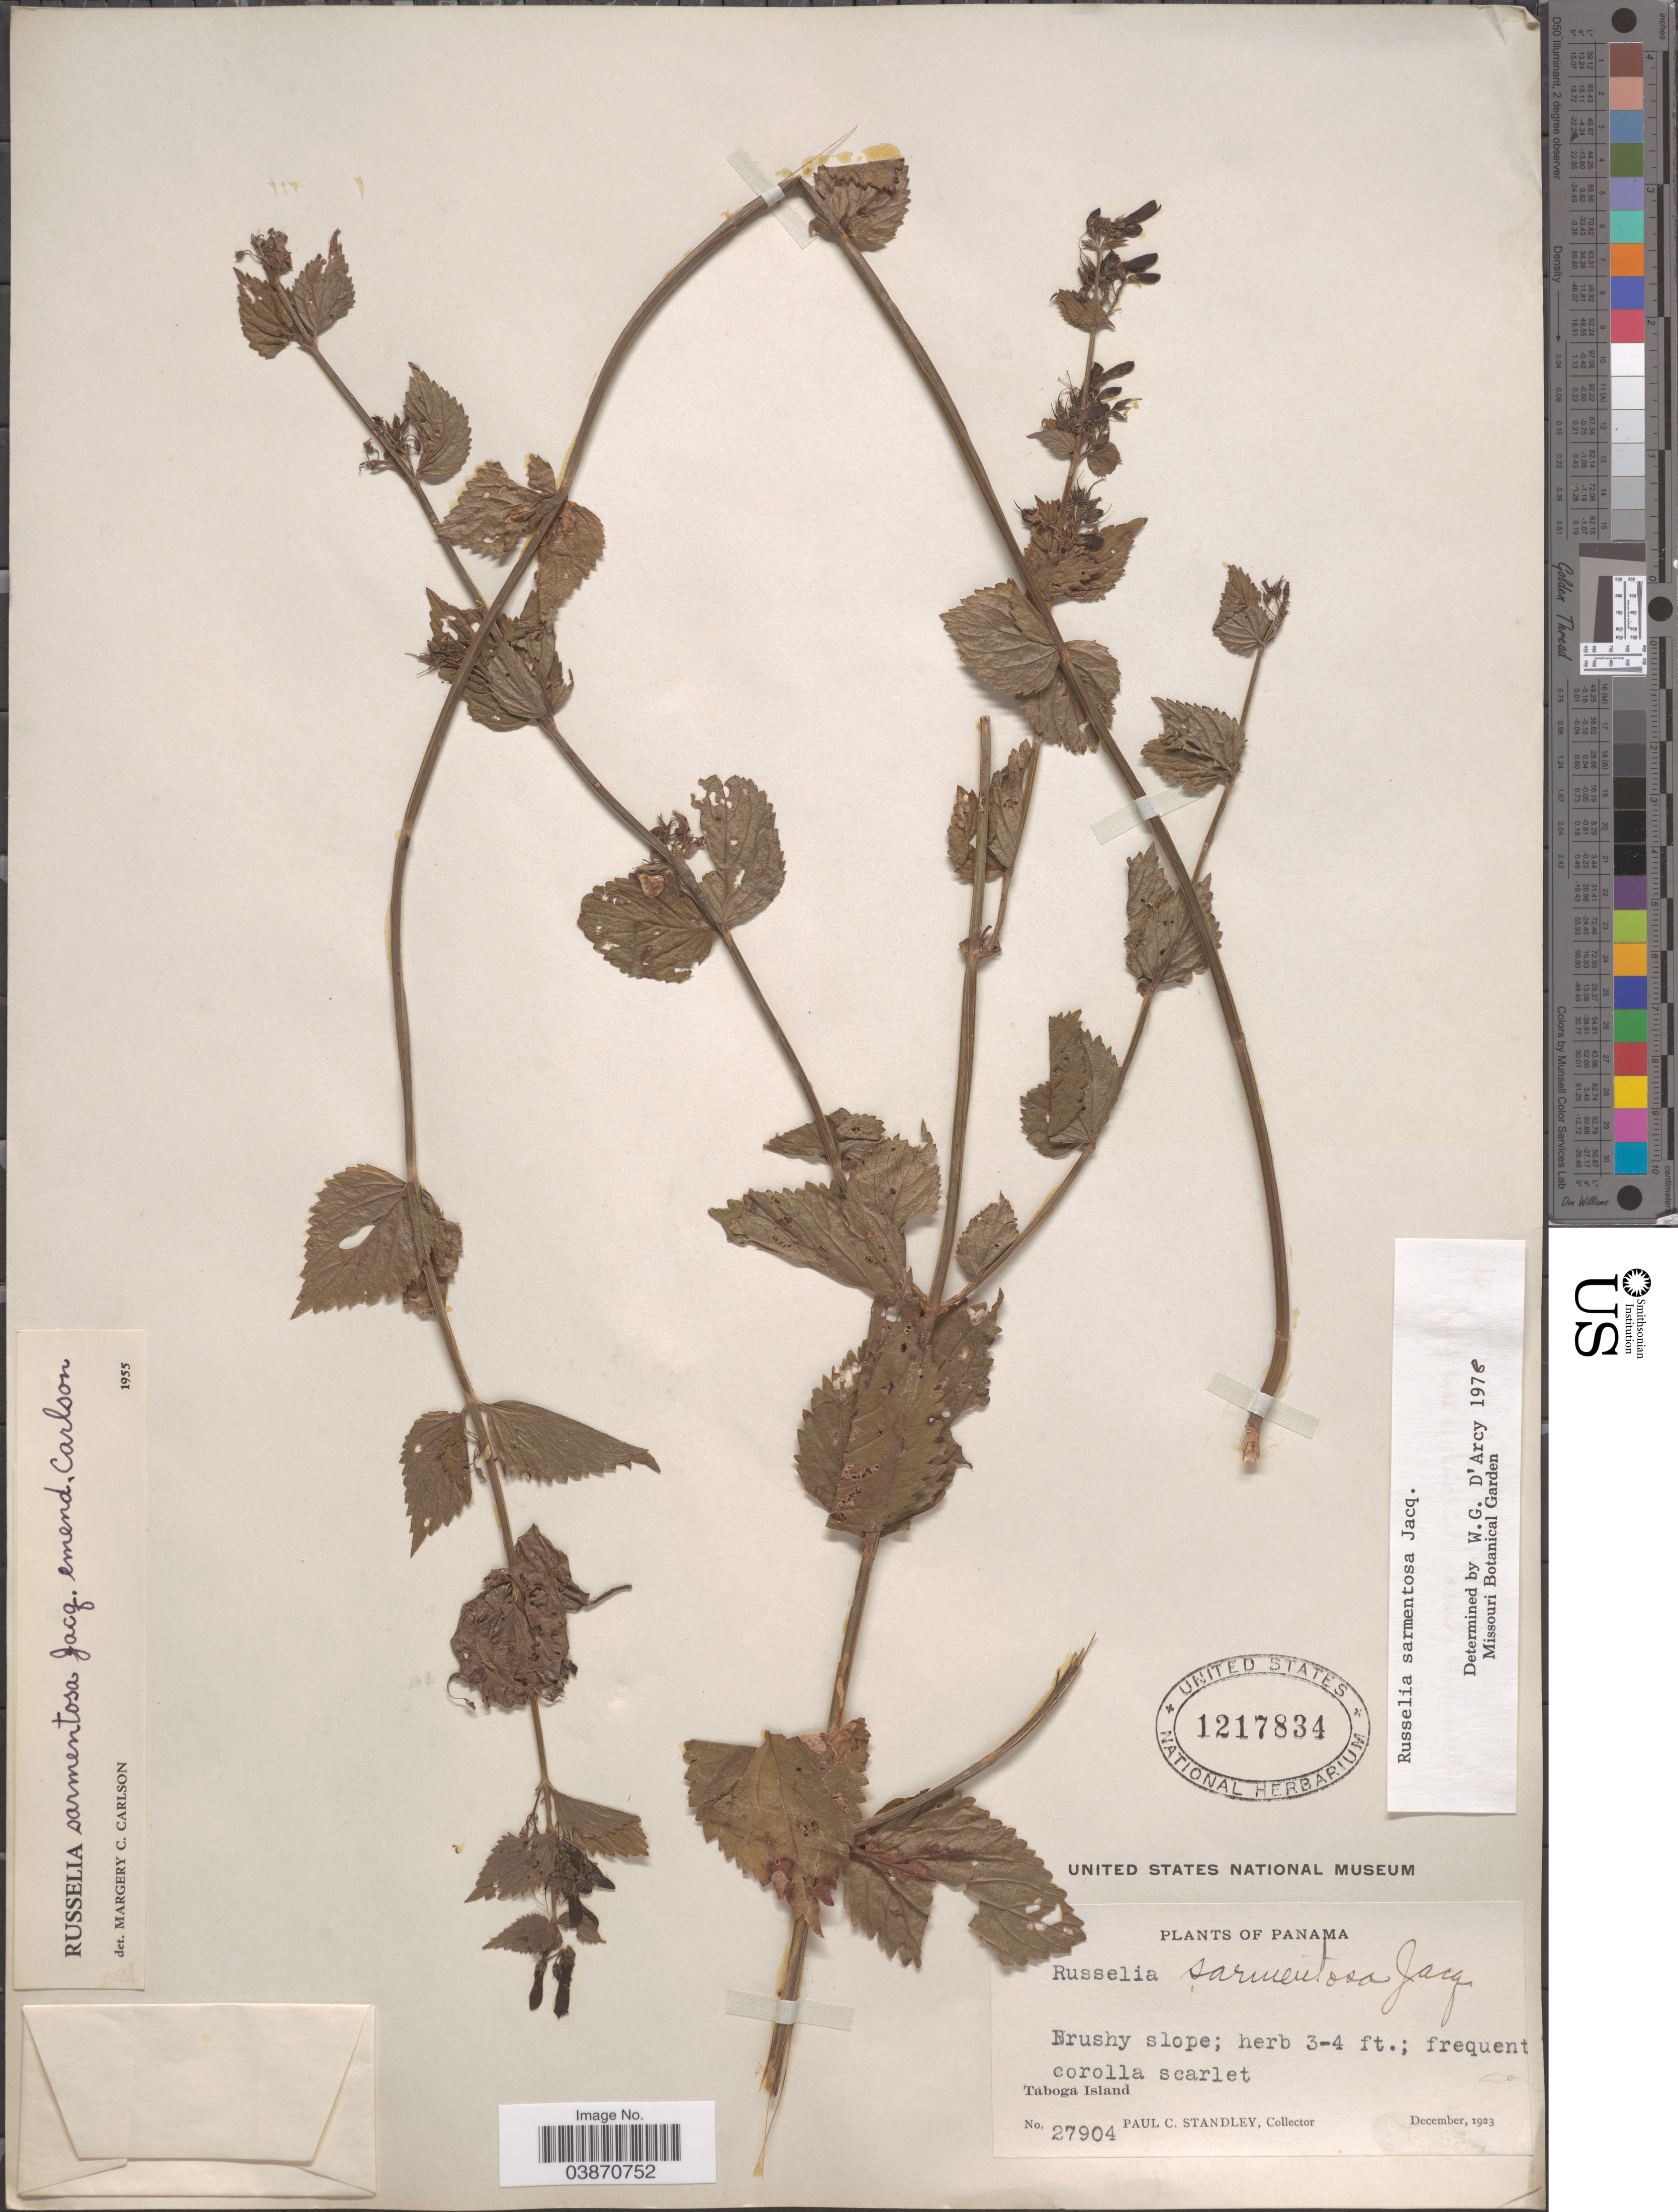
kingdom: Plantae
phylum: Tracheophyta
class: Magnoliopsida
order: Lamiales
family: Plantaginaceae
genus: Russelia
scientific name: Russelia sarmentosa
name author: Jacq.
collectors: P. C. Standley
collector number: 27904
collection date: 1923-12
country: Panama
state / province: Panamá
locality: Taboga Island.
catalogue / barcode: US 1217834